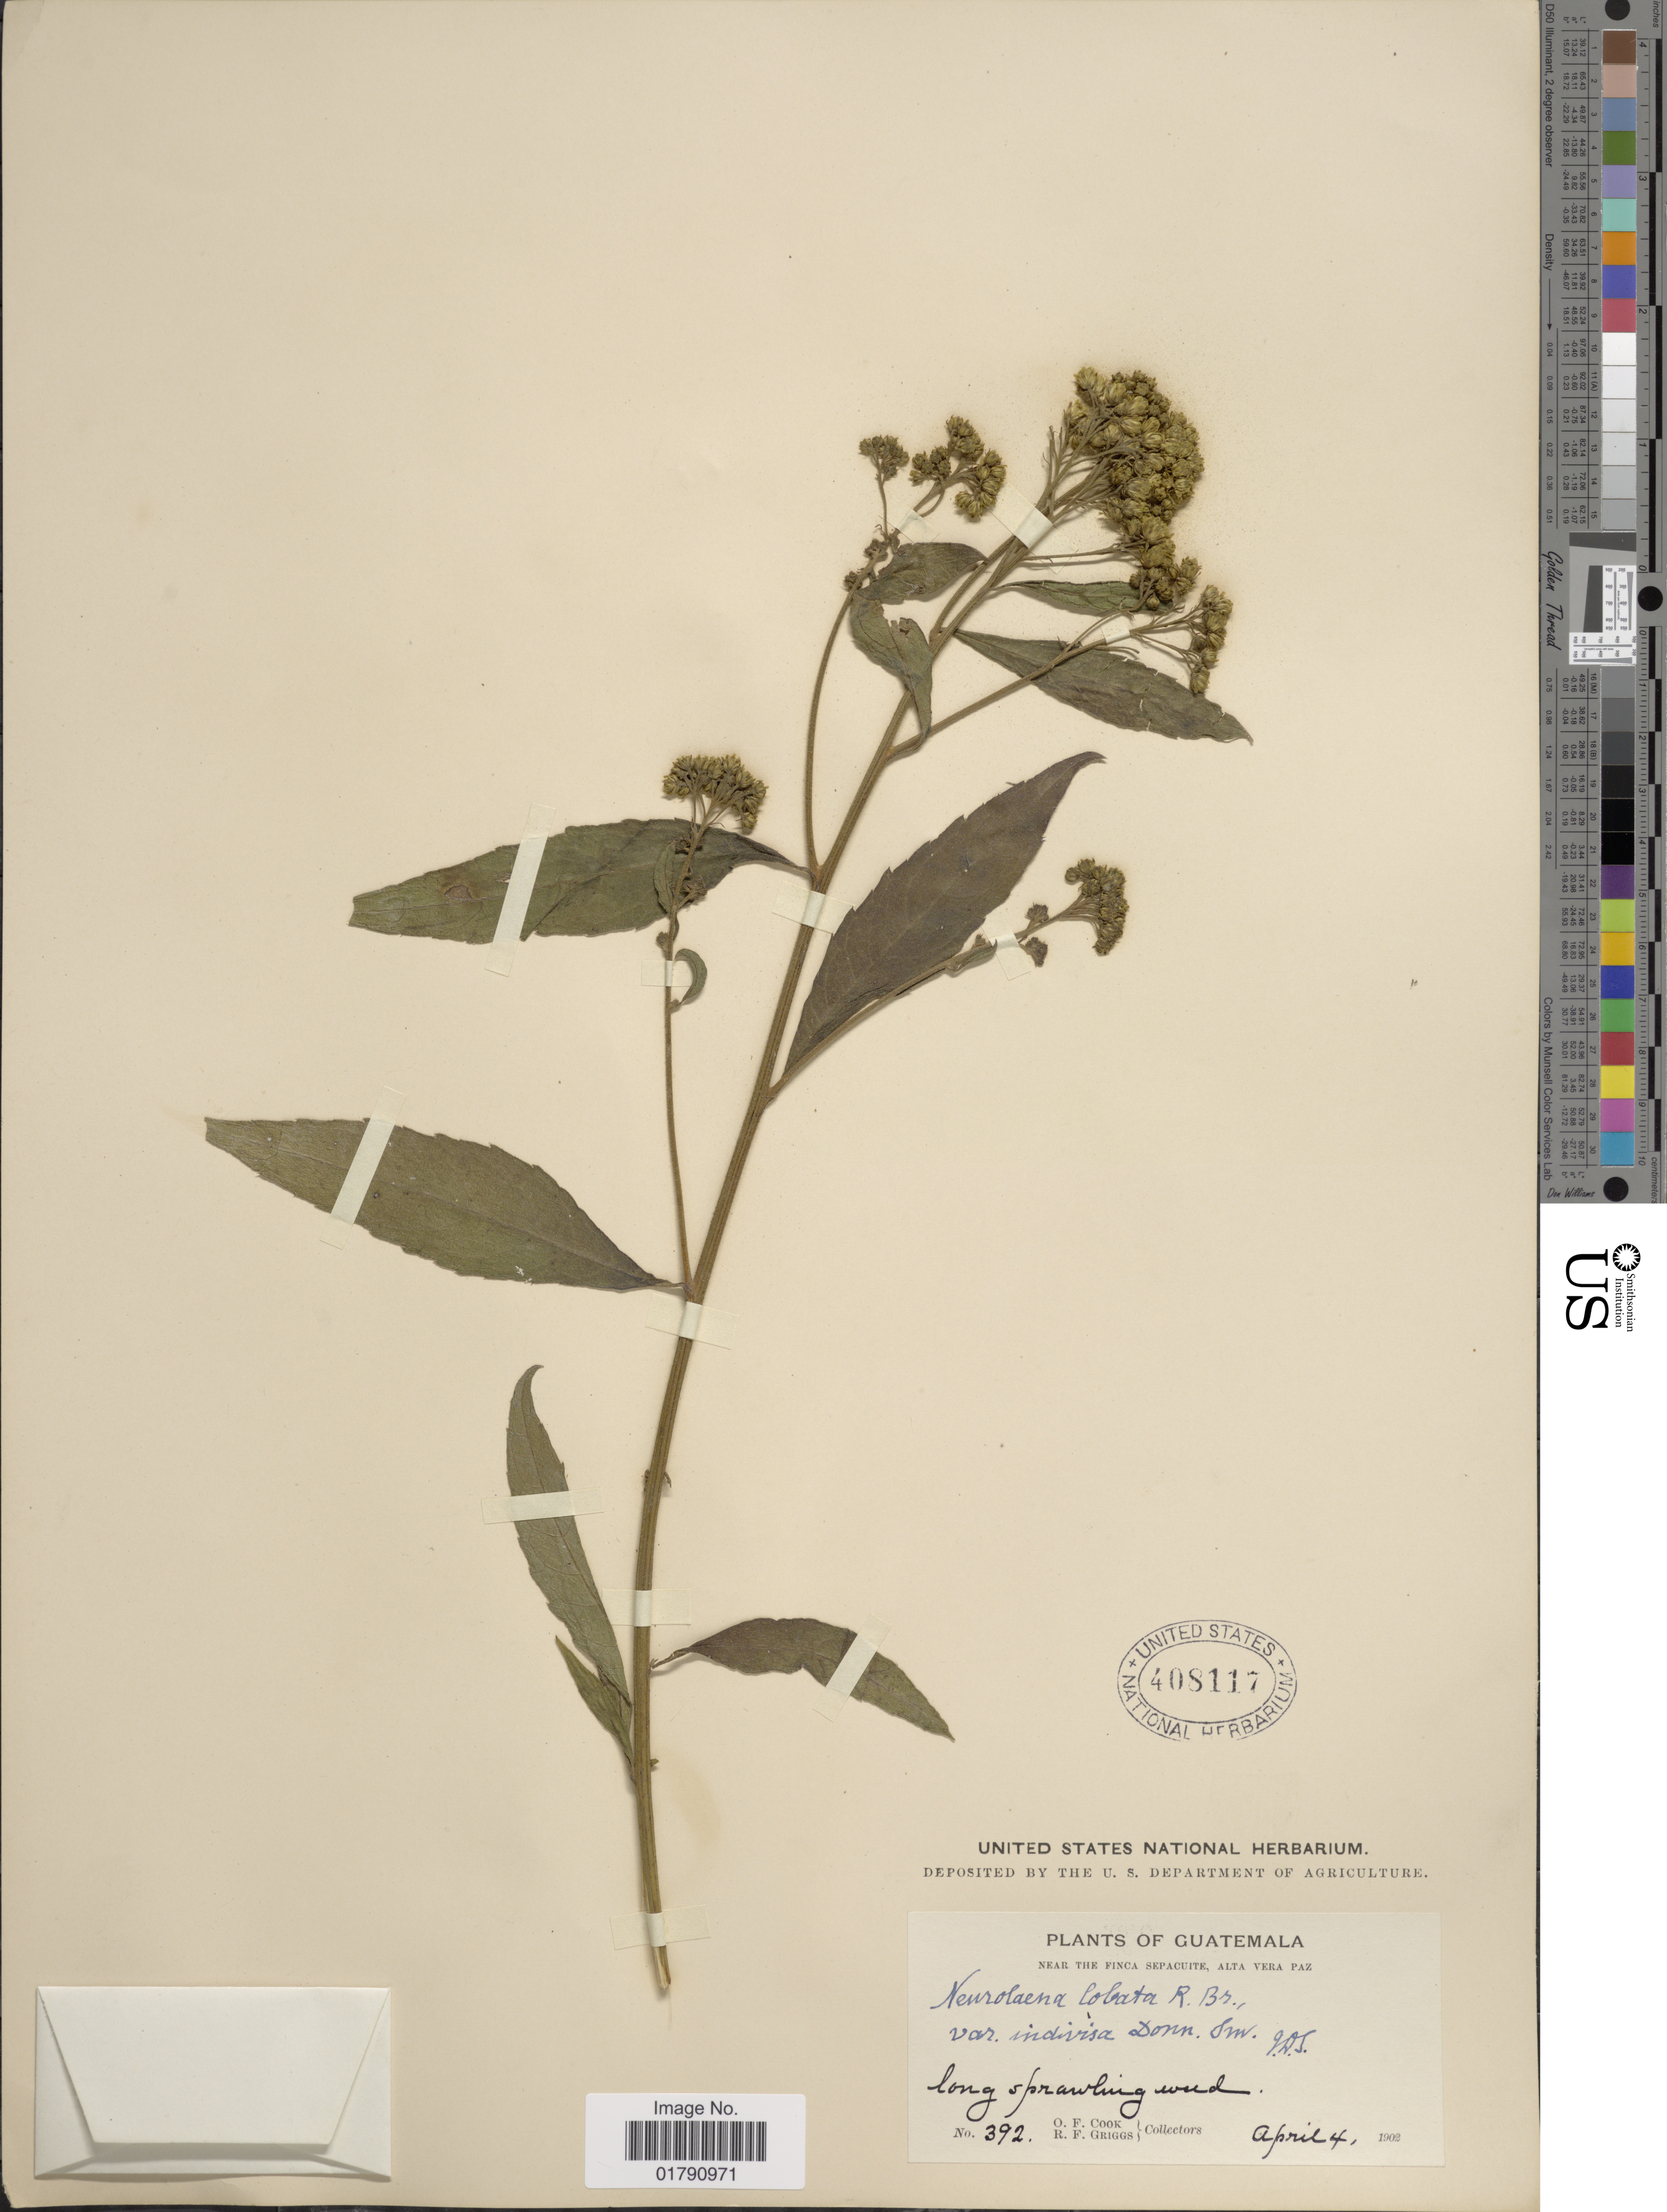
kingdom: Plantae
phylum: Tracheophyta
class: Magnoliopsida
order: Asterales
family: Asteraceae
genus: Neurolaena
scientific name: Neurolaena lobata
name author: (L.) R. Br. ex Cass.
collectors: O. F. Cook & R. F. Griggs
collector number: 392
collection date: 1902-04-04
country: Guatemala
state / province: Alta Verapaz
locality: Near the Finca Sepacuite, Alta Vera Paz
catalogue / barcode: US 408117